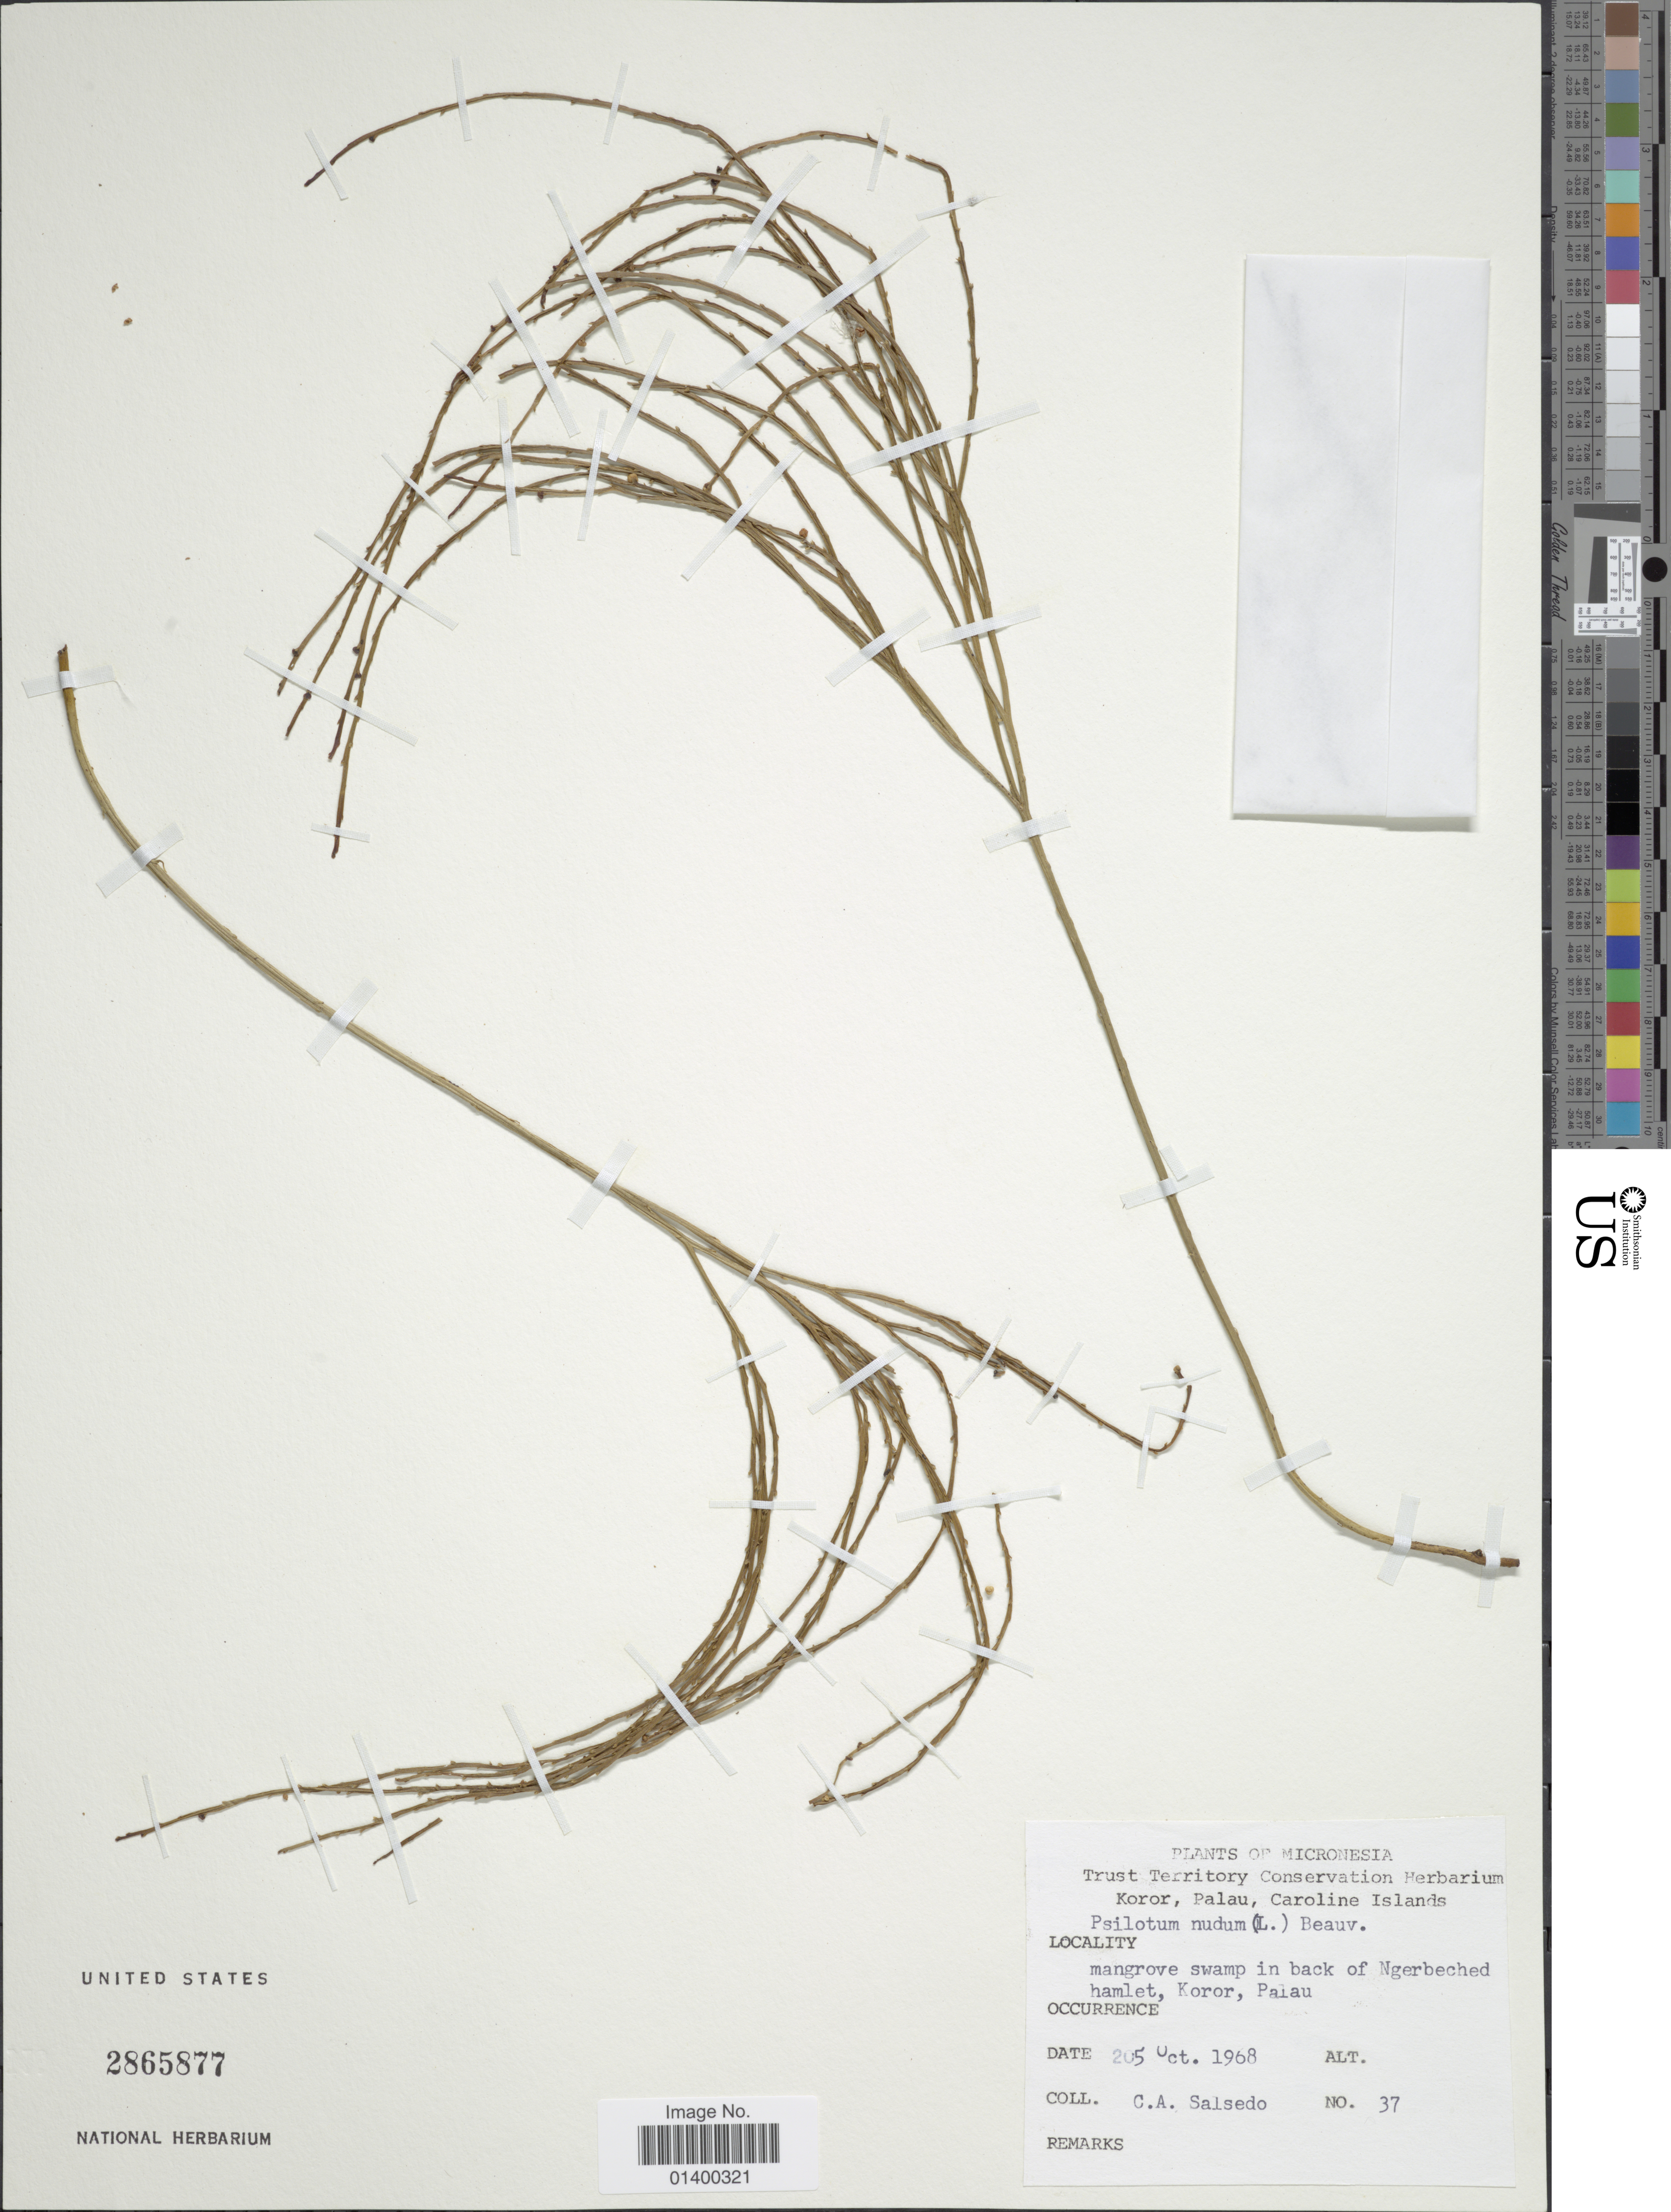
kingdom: Plantae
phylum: Tracheophyta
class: Polypodiopsida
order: Psilotales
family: Psilotaceae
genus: Psilotum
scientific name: Psilotum nudum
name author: (L.) P. Beauv.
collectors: C.A. Salsedo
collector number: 37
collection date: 1968-10-25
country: Palau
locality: Koror, Caroline Islands, mangrove swamp in back of Ngerbeched hamlet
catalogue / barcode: US 2865877